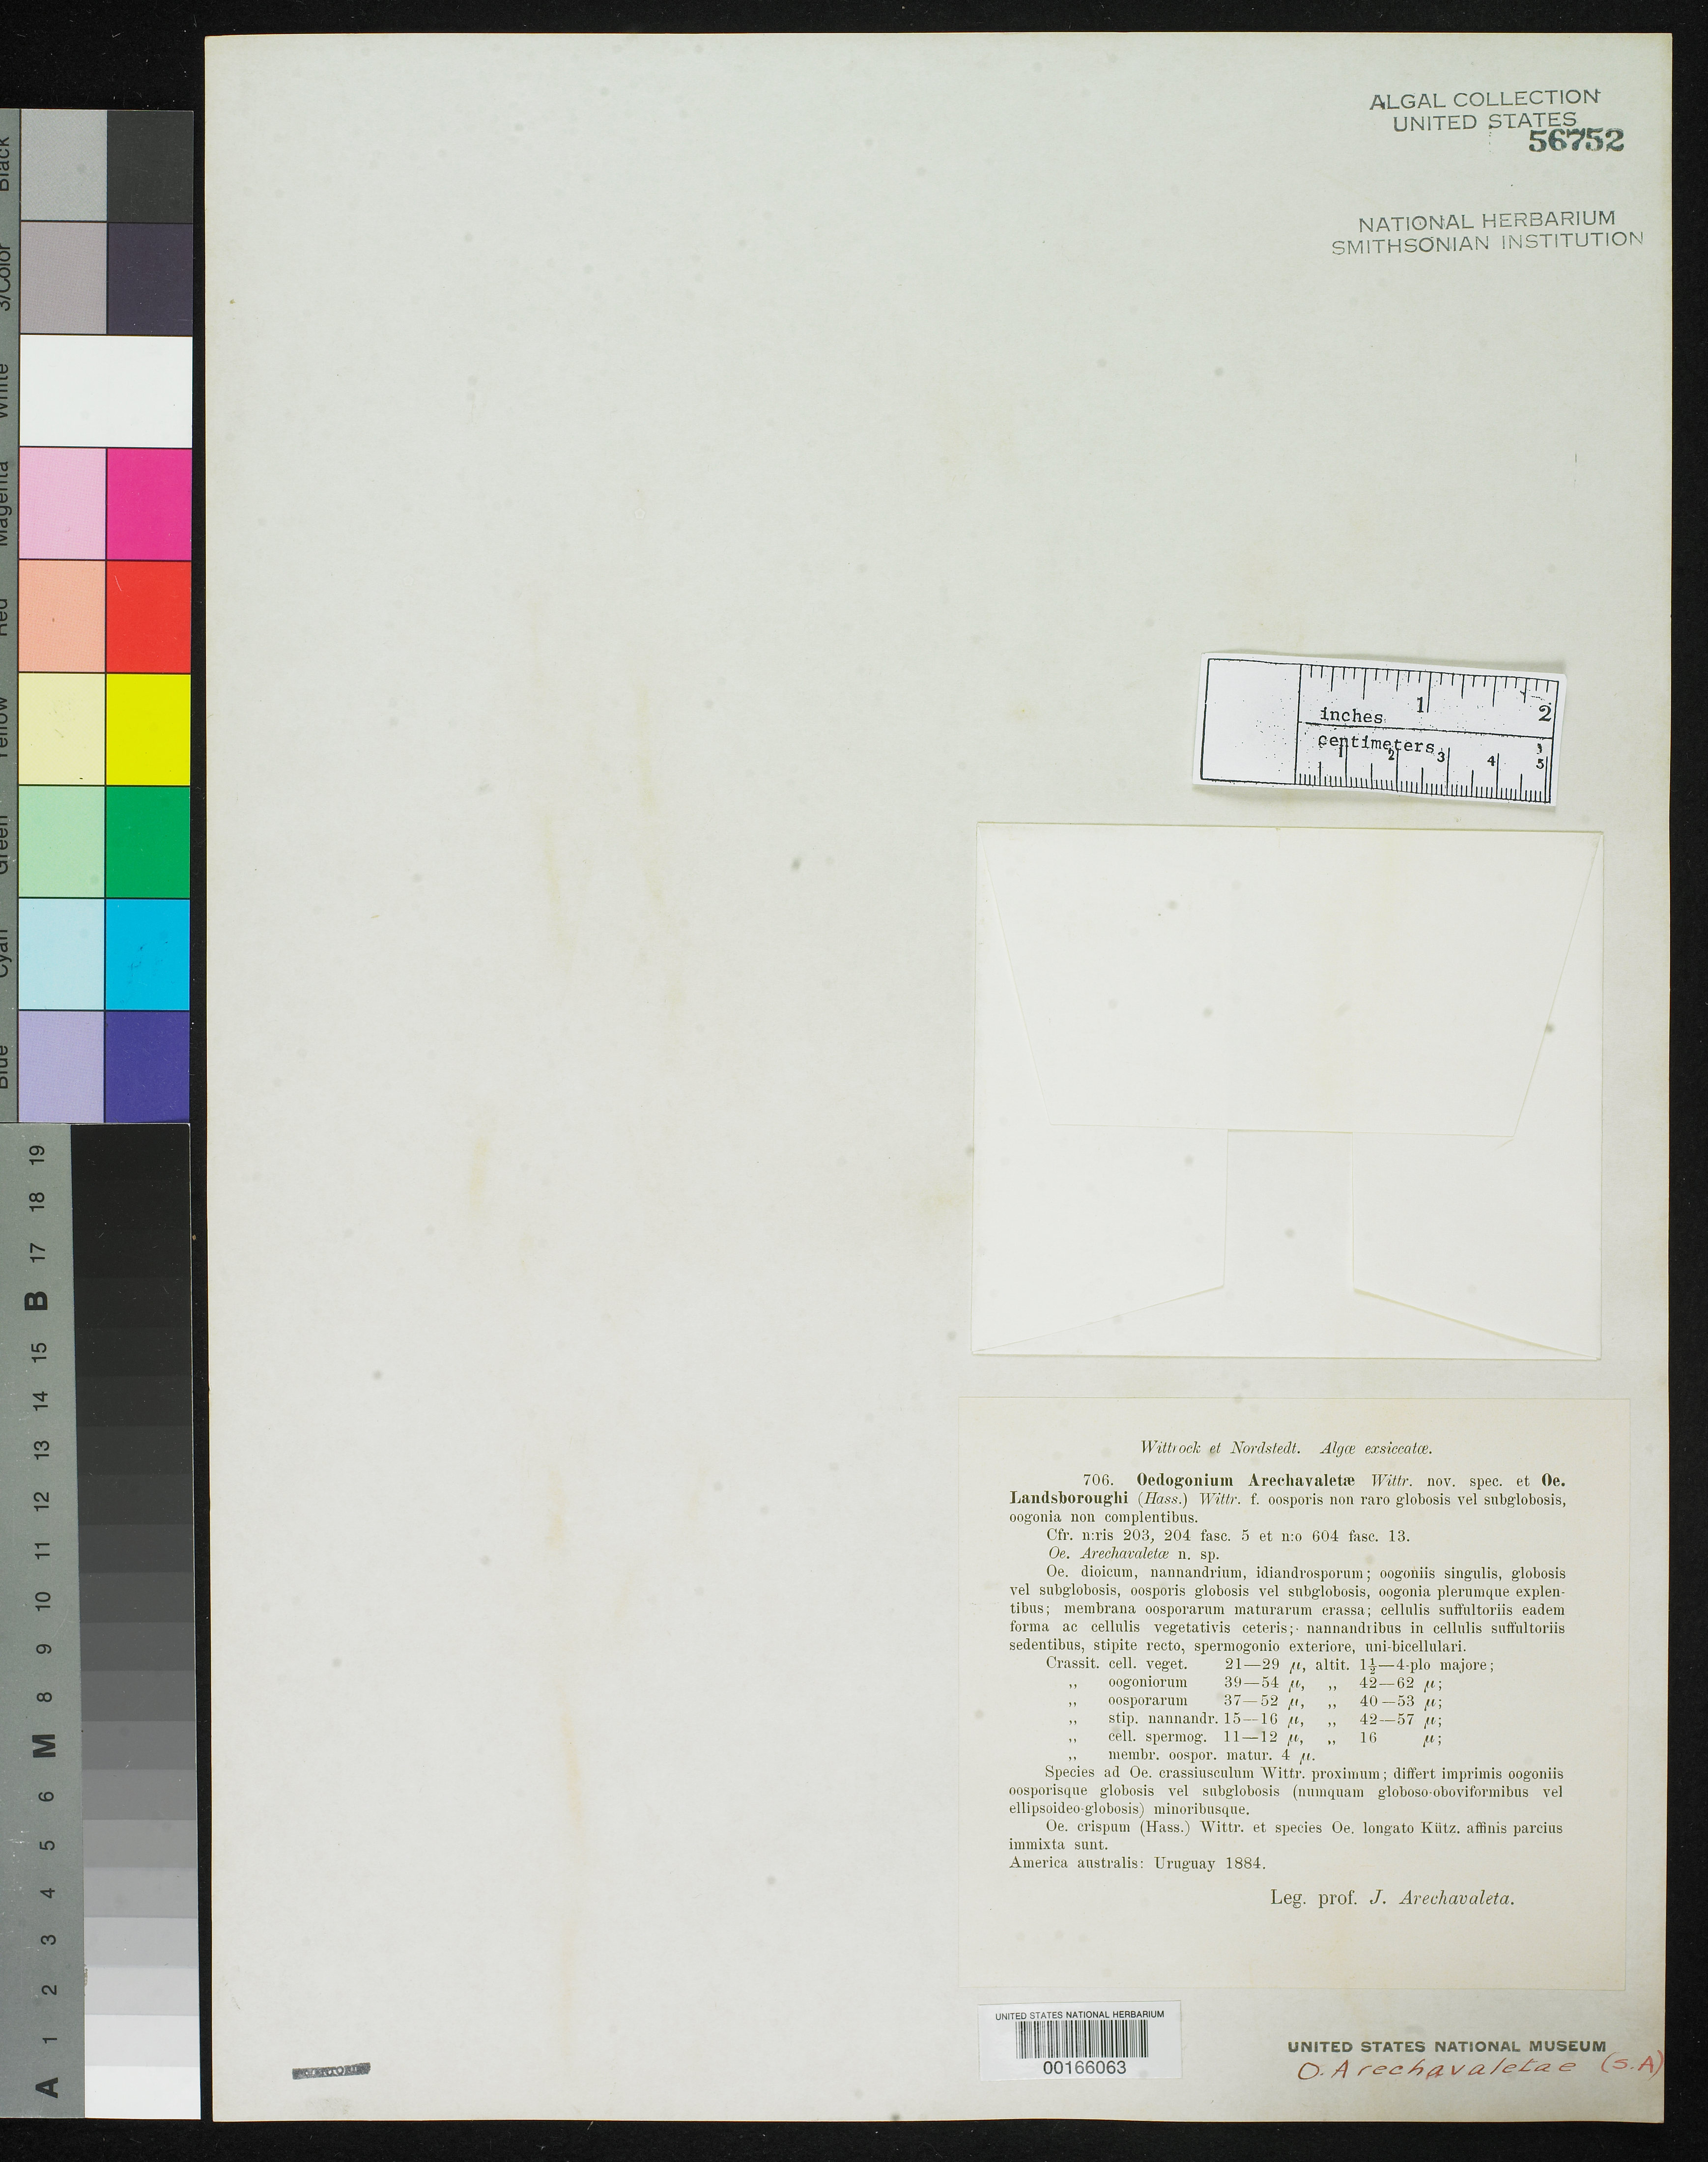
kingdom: Plantae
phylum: Chlorophyta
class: Chlorophyceae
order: Oedogoniales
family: Oedogoniaceae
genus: Oedogonium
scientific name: Oedogonium arechavaletae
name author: Wittr. in Wittr. & Nordstedt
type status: Isotype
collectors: J. Arechavaleta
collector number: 706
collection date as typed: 1884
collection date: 1884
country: Uruguay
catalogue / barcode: US 56752